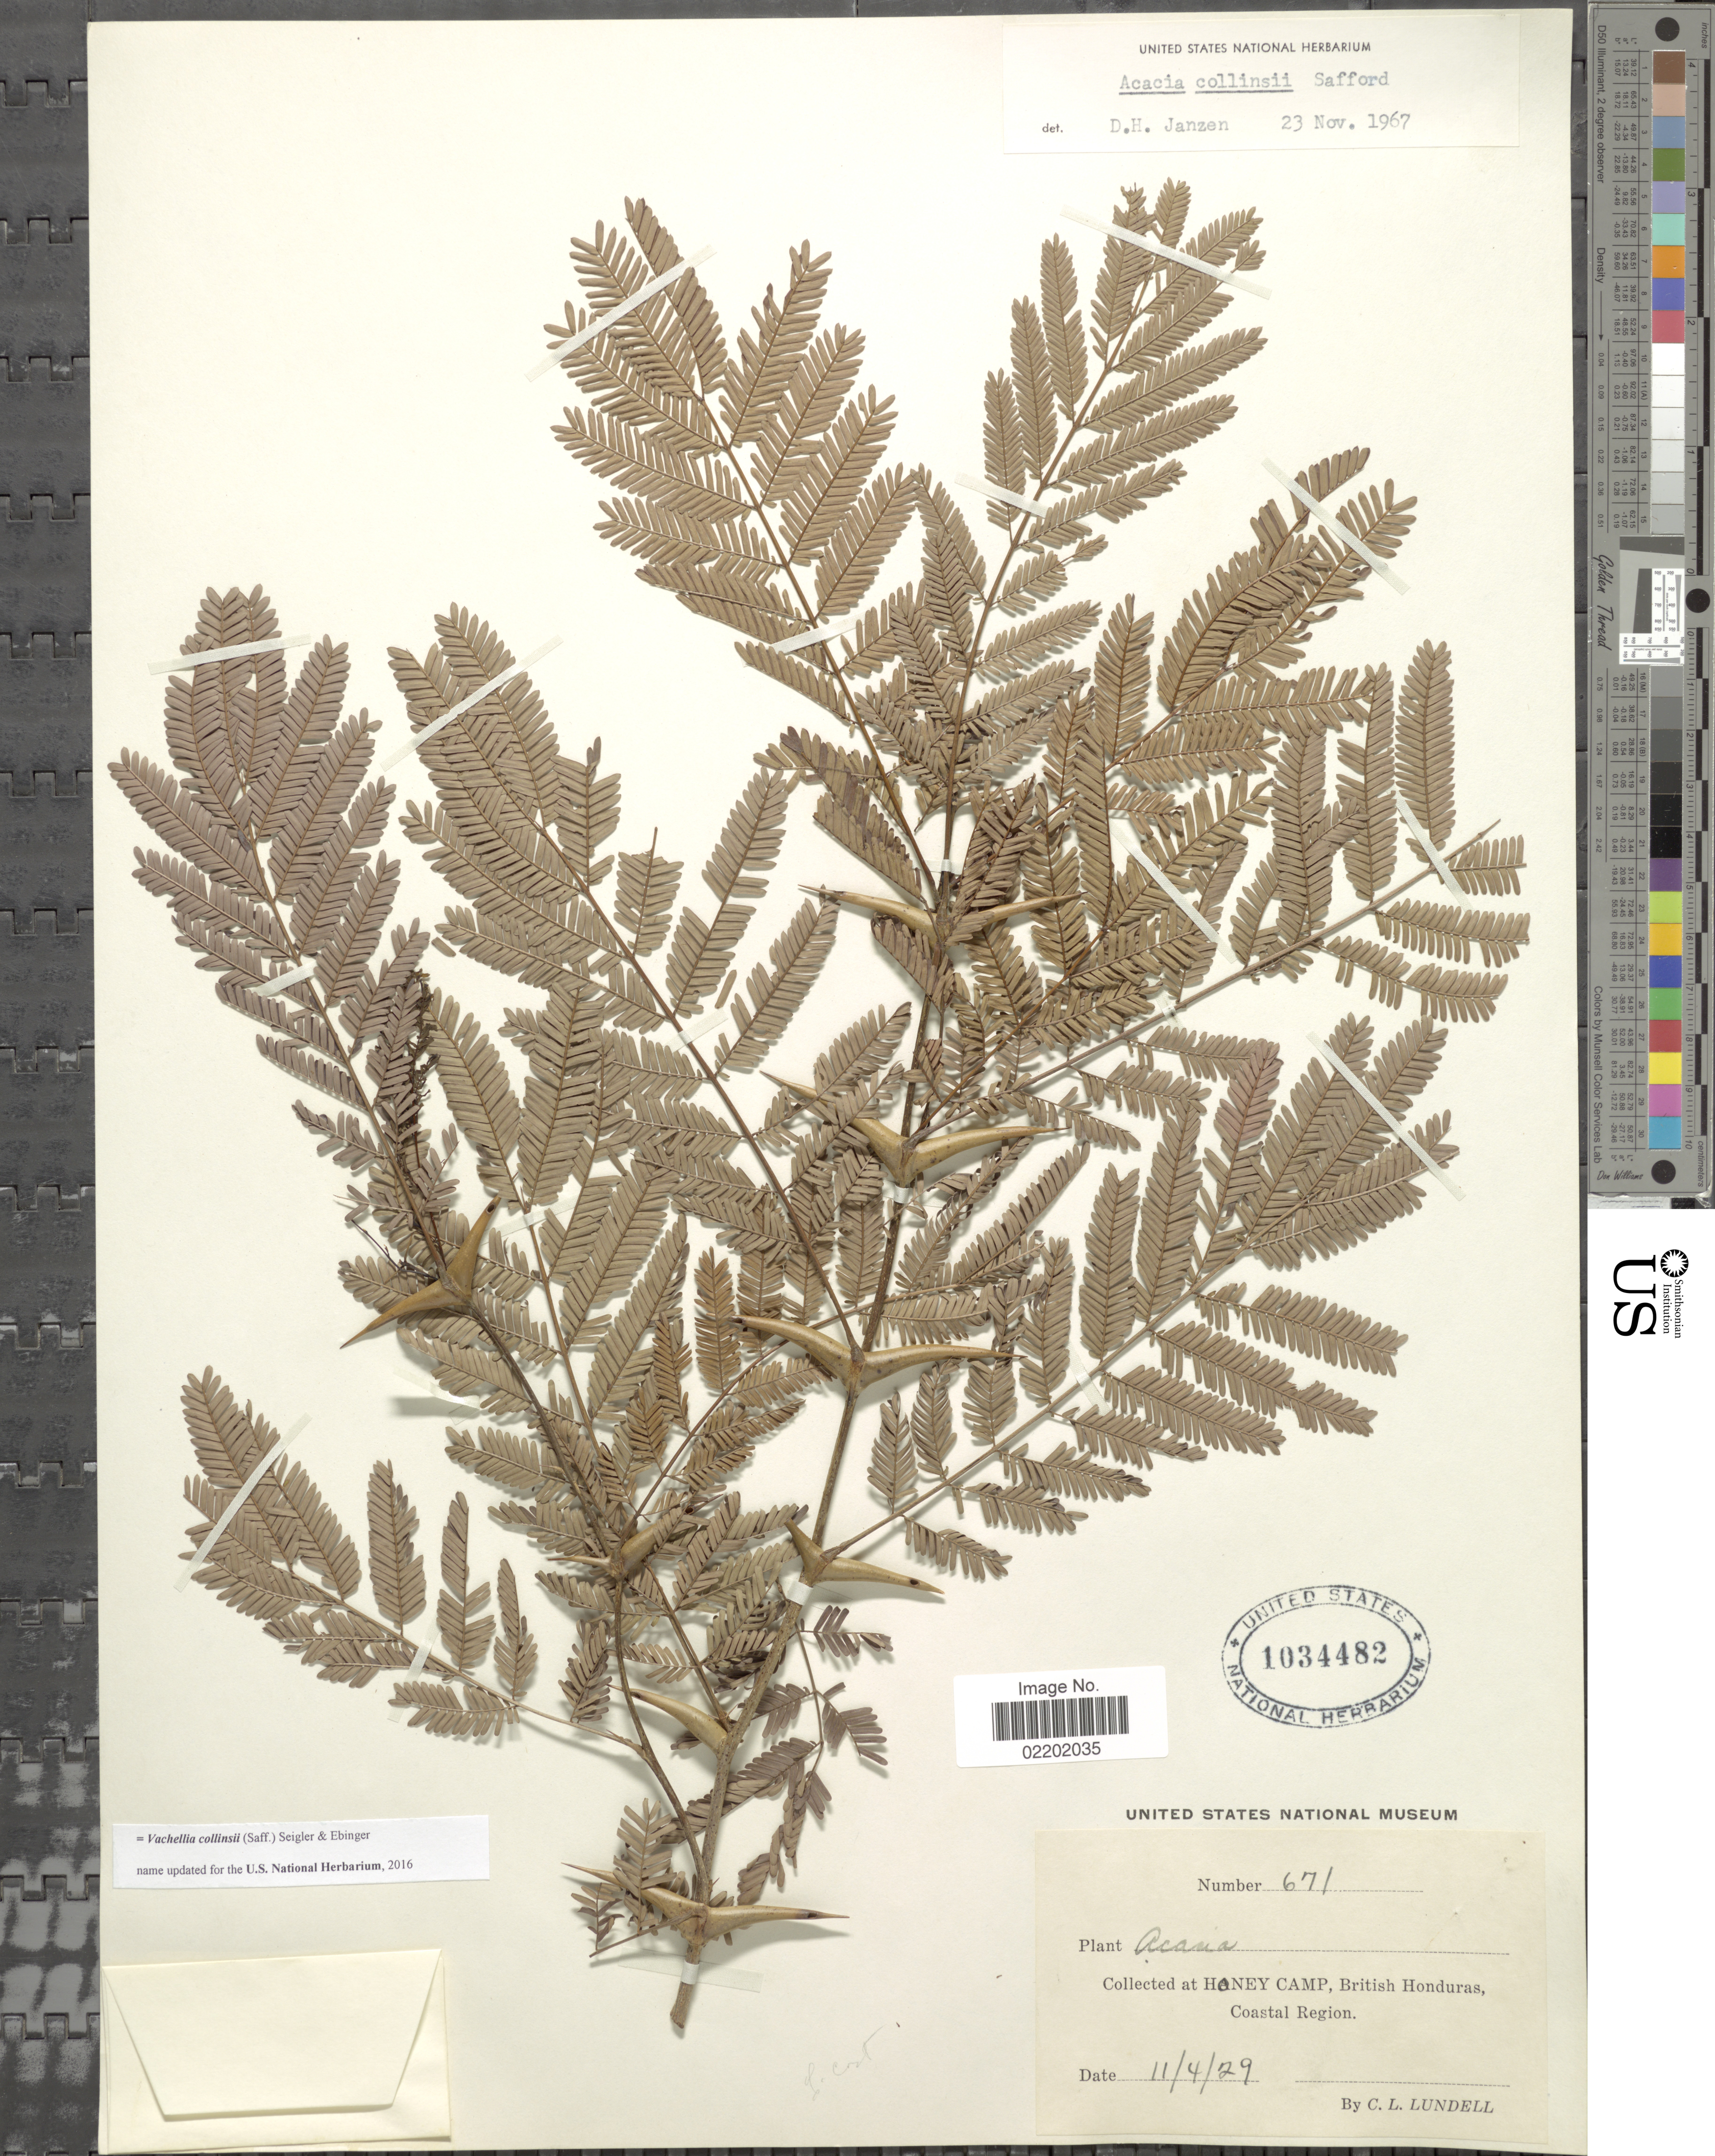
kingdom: Plantae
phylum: Tracheophyta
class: Magnoliopsida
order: Fabales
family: Fabaceae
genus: Vachellia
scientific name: Vachellia collinsii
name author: (Saff.) Seigler & Ebinger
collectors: C. L. Lundell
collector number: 671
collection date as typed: Transcribed d/m/y: 11/4/29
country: Belize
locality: Honey Camp, British Honduras, Coastal Region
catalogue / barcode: US 1034482